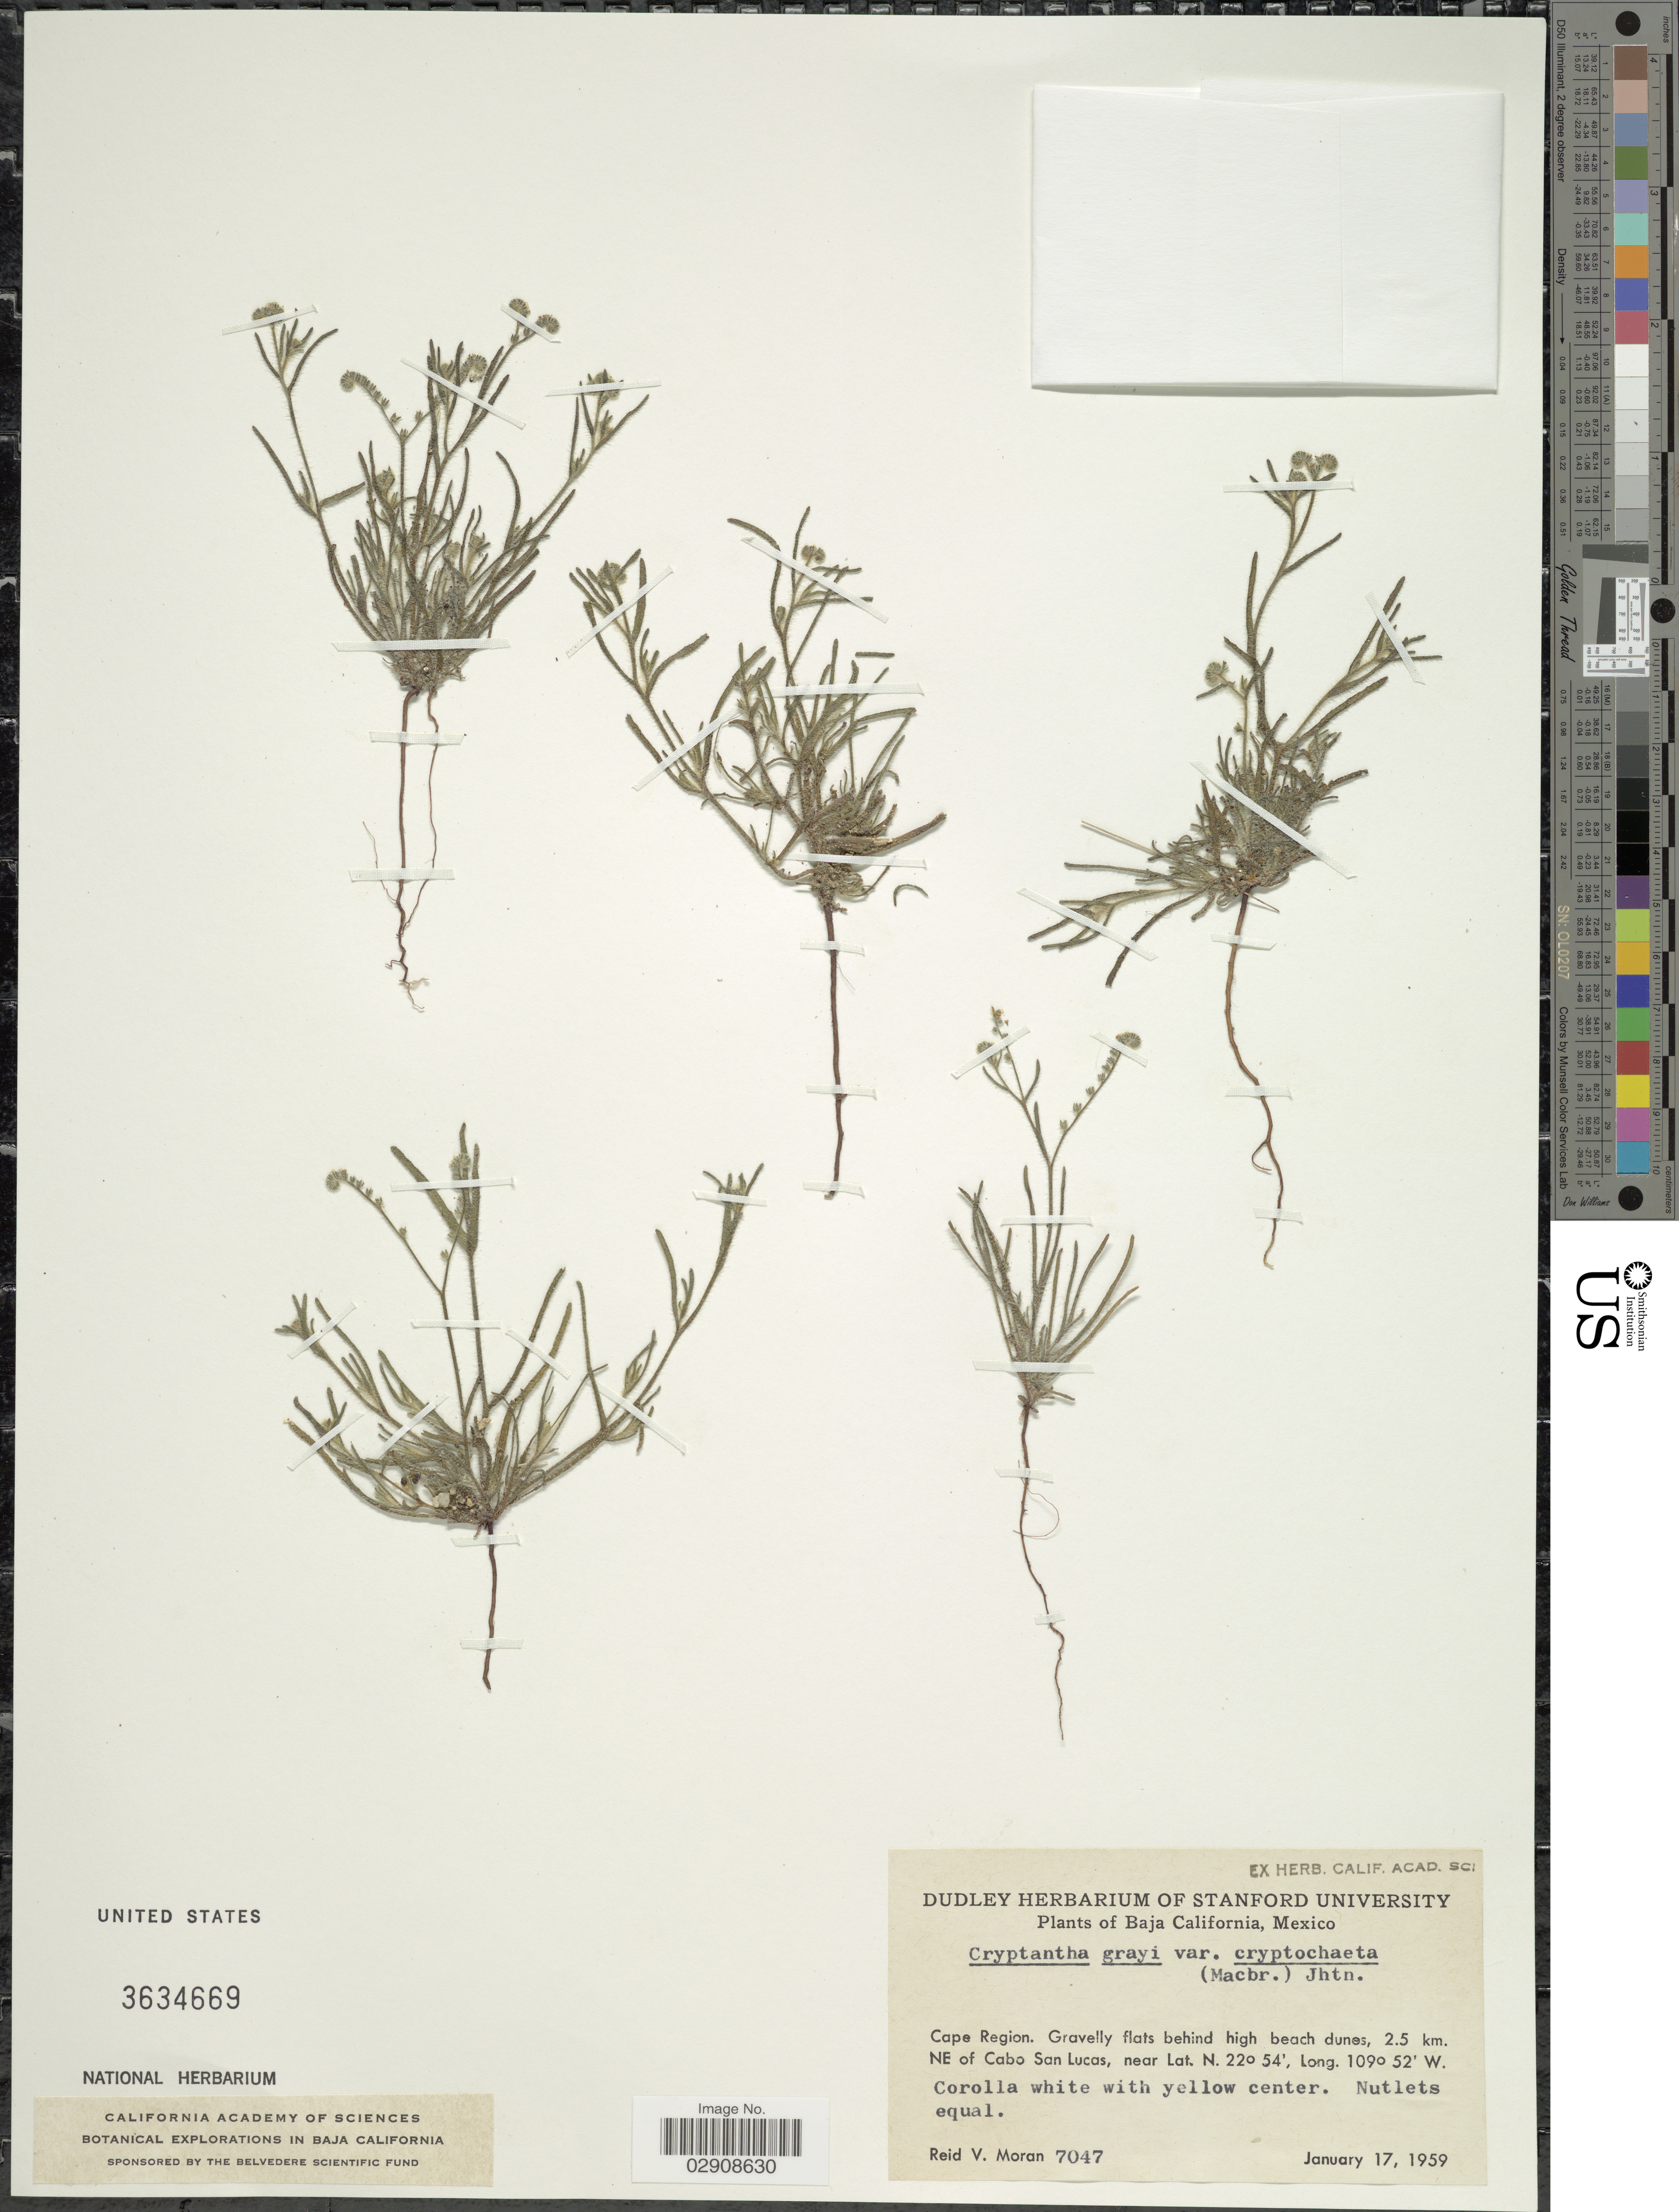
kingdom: Plantae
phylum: Tracheophyta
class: Magnoliopsida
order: Boraginales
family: Boraginaceae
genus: Cryptantha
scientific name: Cryptantha grayi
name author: (Vasey &) J.F. Macbr.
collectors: R. V. Moran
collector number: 7047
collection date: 1959-01-17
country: Mexico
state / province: Baja California Sur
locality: Cape Region. 2.5 km. NE of Cabo San Lucas.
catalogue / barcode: US 3634669